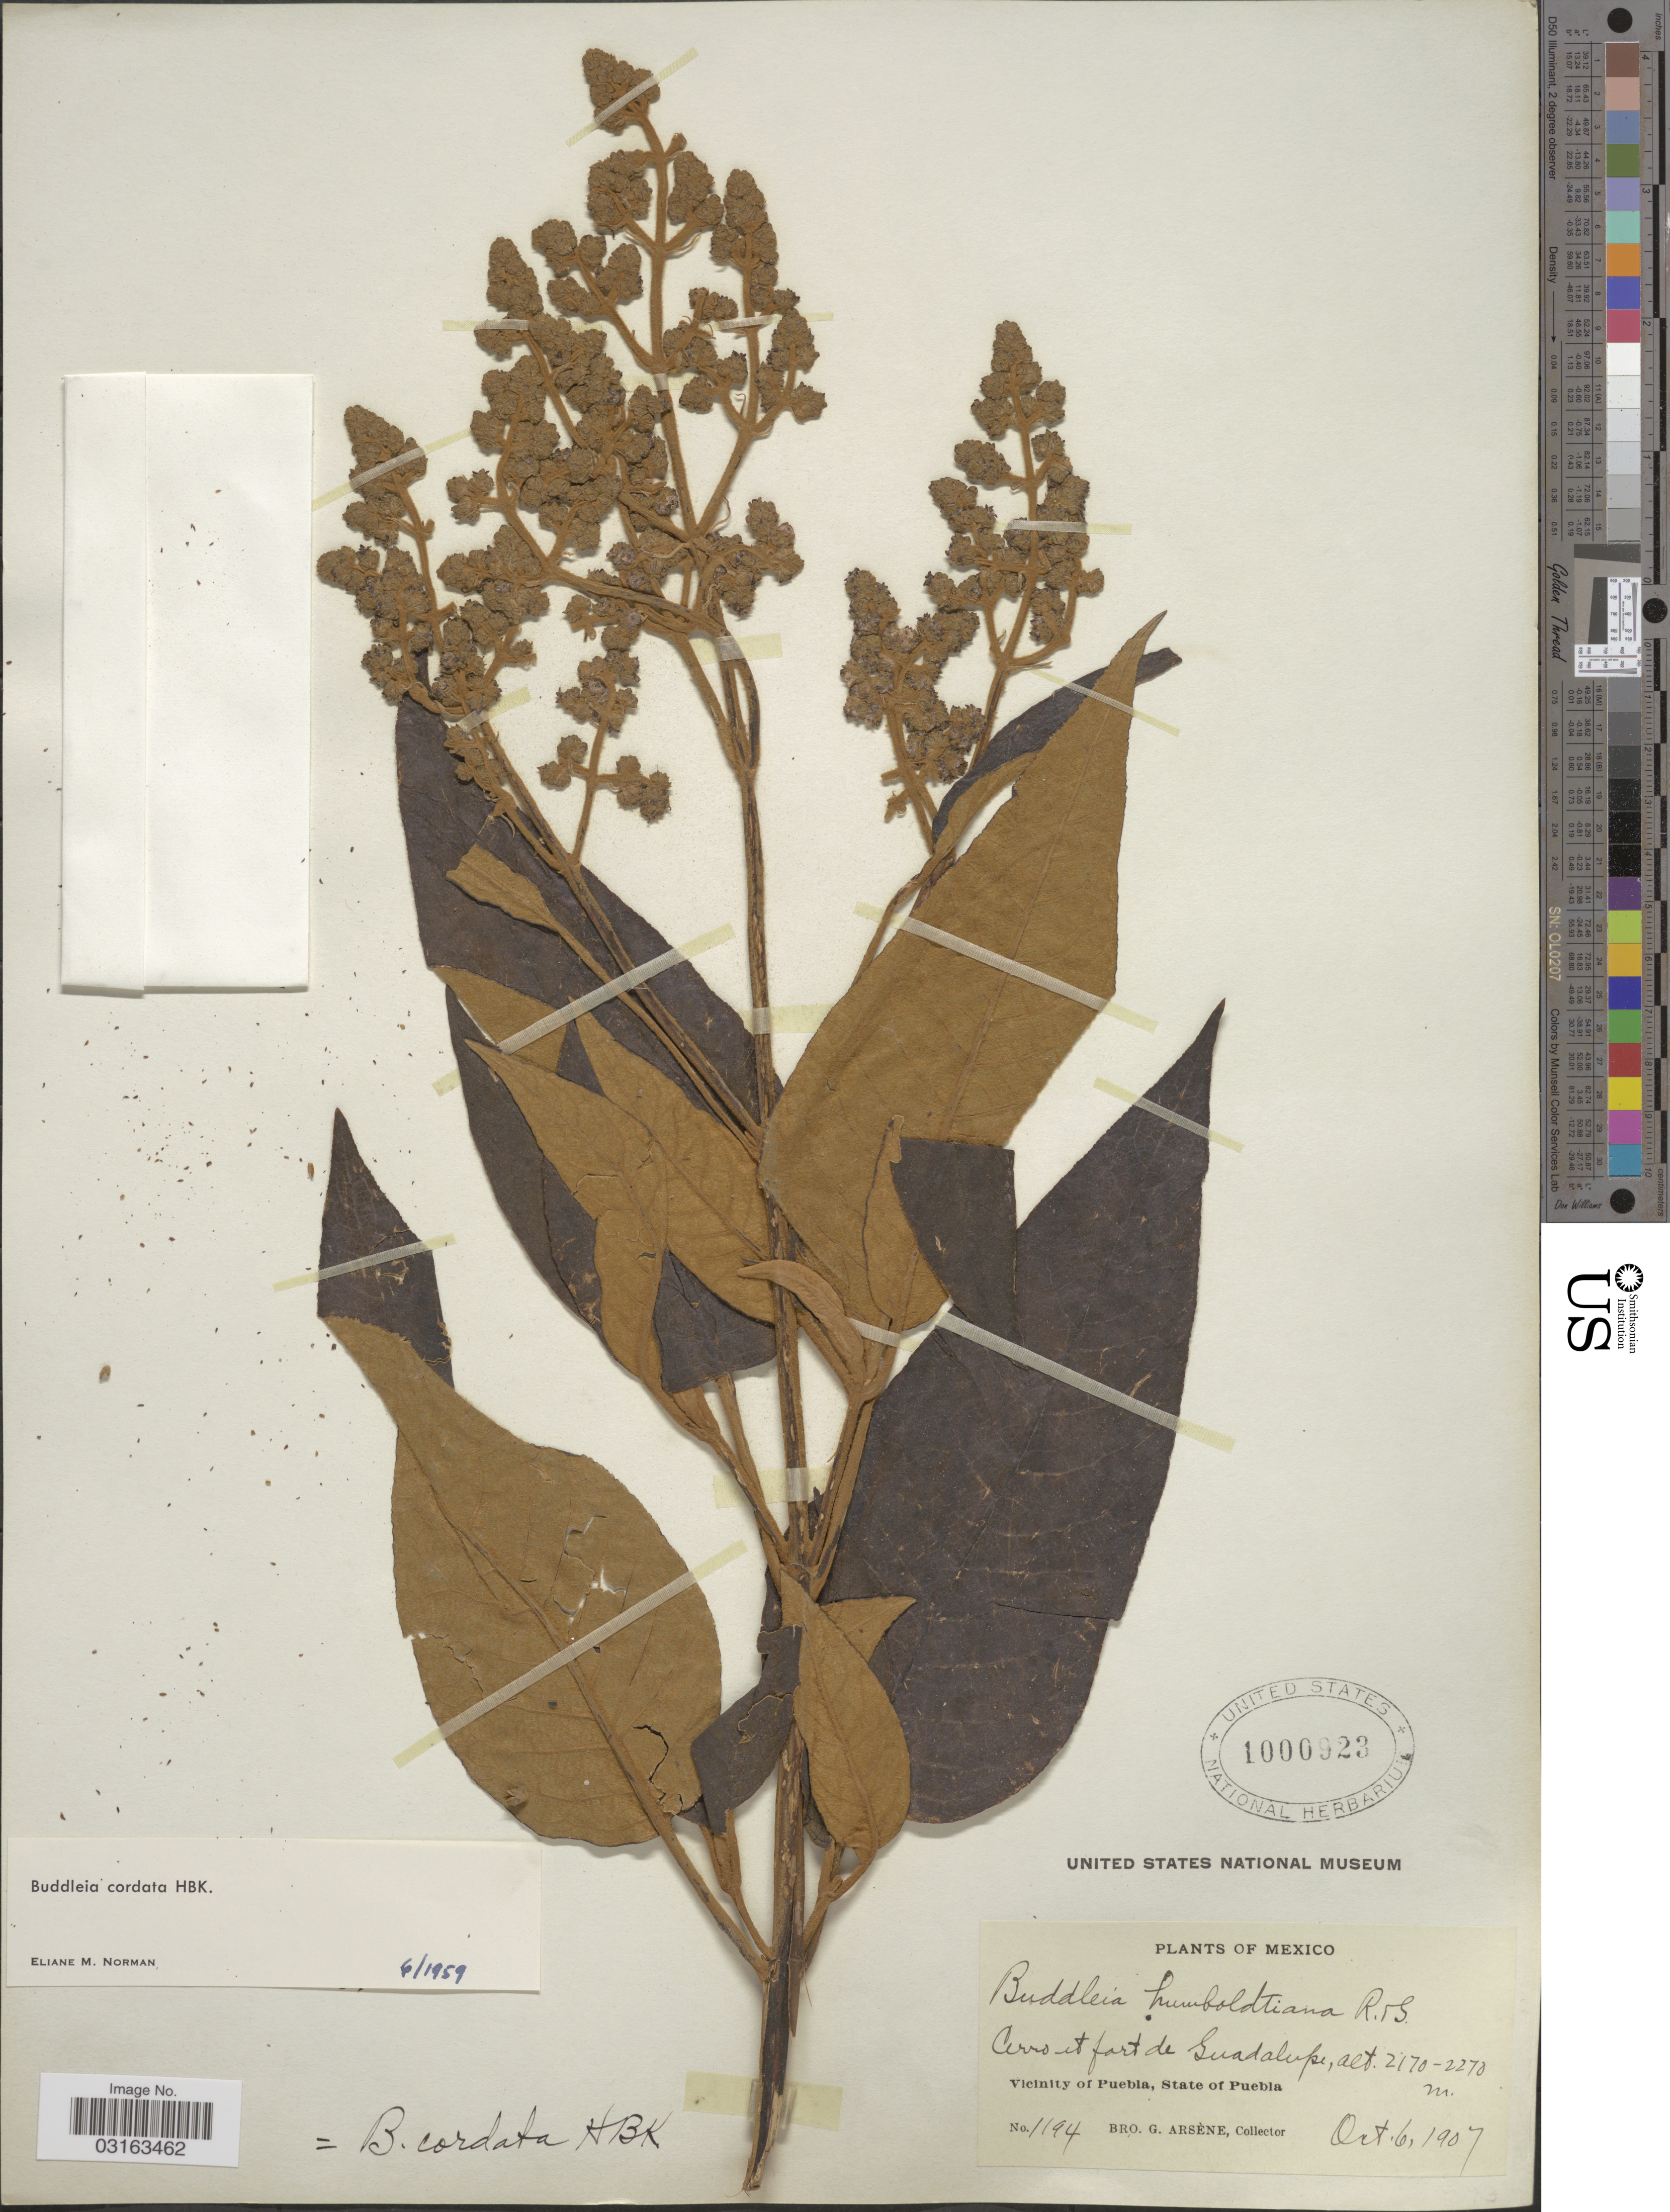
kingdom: Plantae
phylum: Tracheophyta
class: Magnoliopsida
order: Lamiales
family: Scrophulariaceae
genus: Buddleja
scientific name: Buddleja cordata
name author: Kunth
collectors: Bro. G. Arsène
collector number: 1194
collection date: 1907-10-06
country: Mexico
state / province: Puebla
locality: Cerro et fort de Guadalupe. Vicinity of Puebla.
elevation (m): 2170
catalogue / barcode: US 1000923